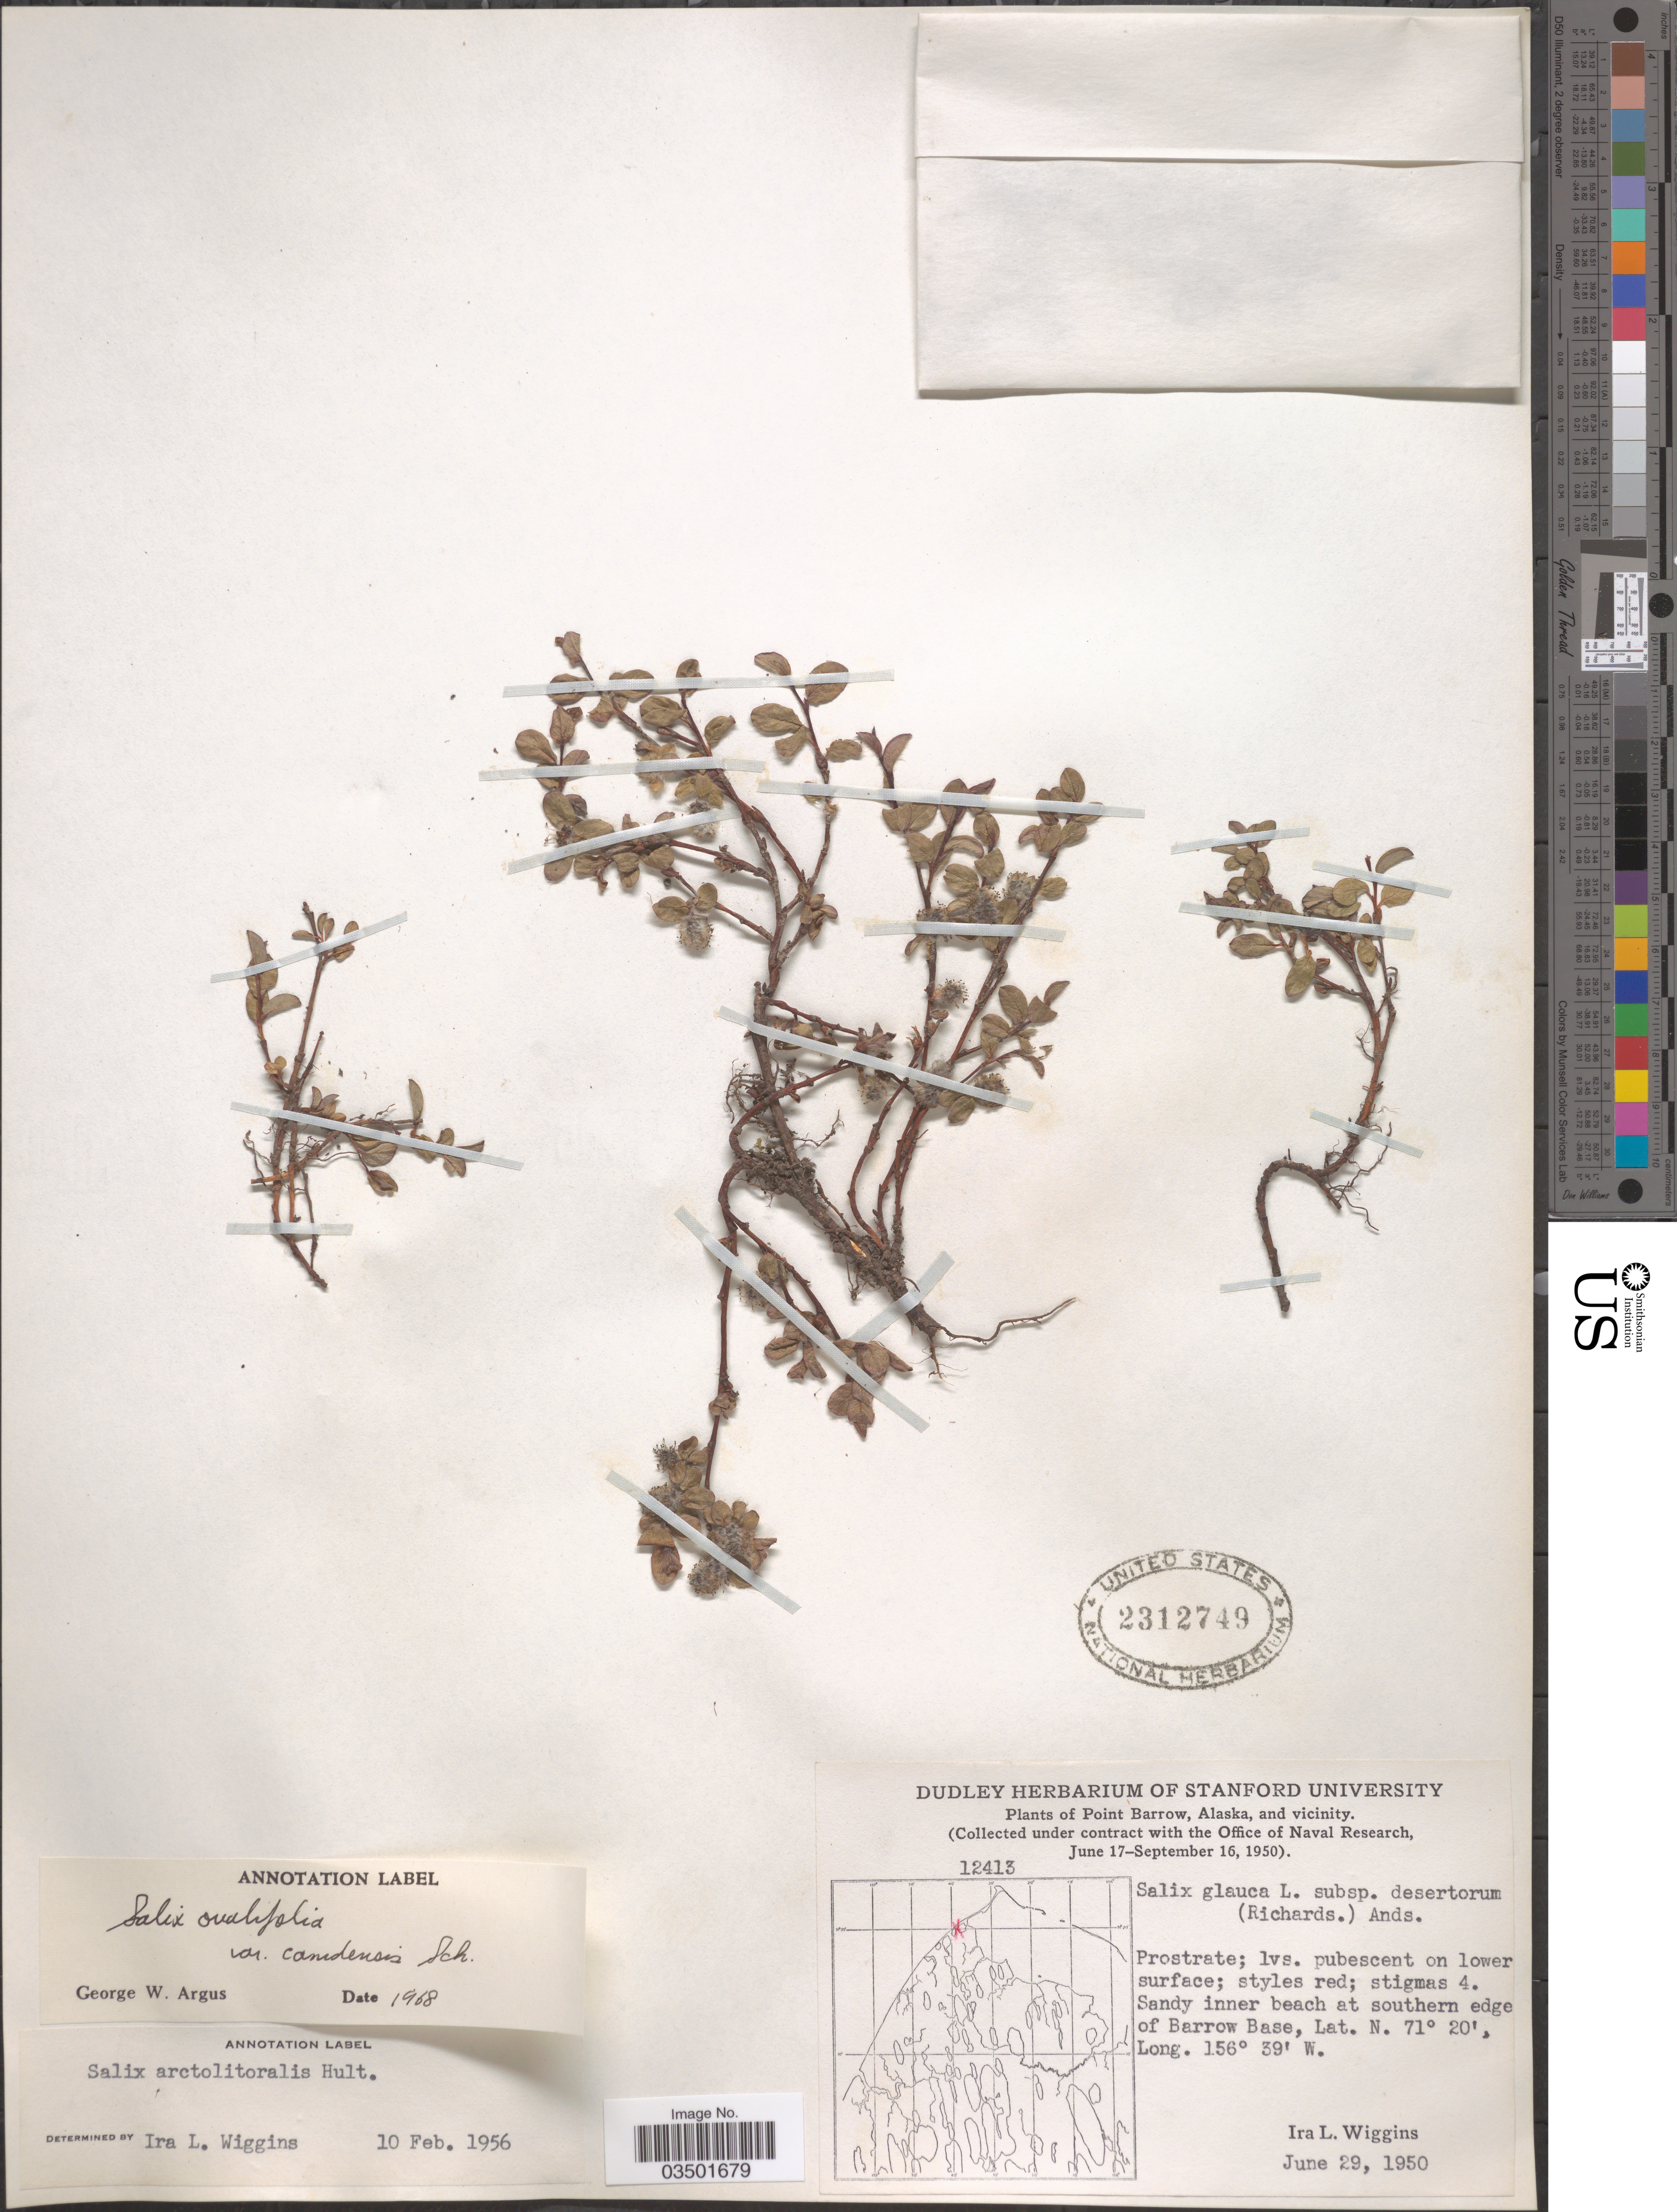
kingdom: Plantae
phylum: Tracheophyta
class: Magnoliopsida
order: Malpighiales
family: Salicaceae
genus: Salix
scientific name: Salix ovalifolia var. camdensis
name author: C.K. Schneid.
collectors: I. L. Wiggins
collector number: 12413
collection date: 1950-06-29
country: United States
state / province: Alaska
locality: Point Barrow, Alaska, and vicinity. Sandy inner beach at southern edge of Barrow Base.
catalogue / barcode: US 2312749